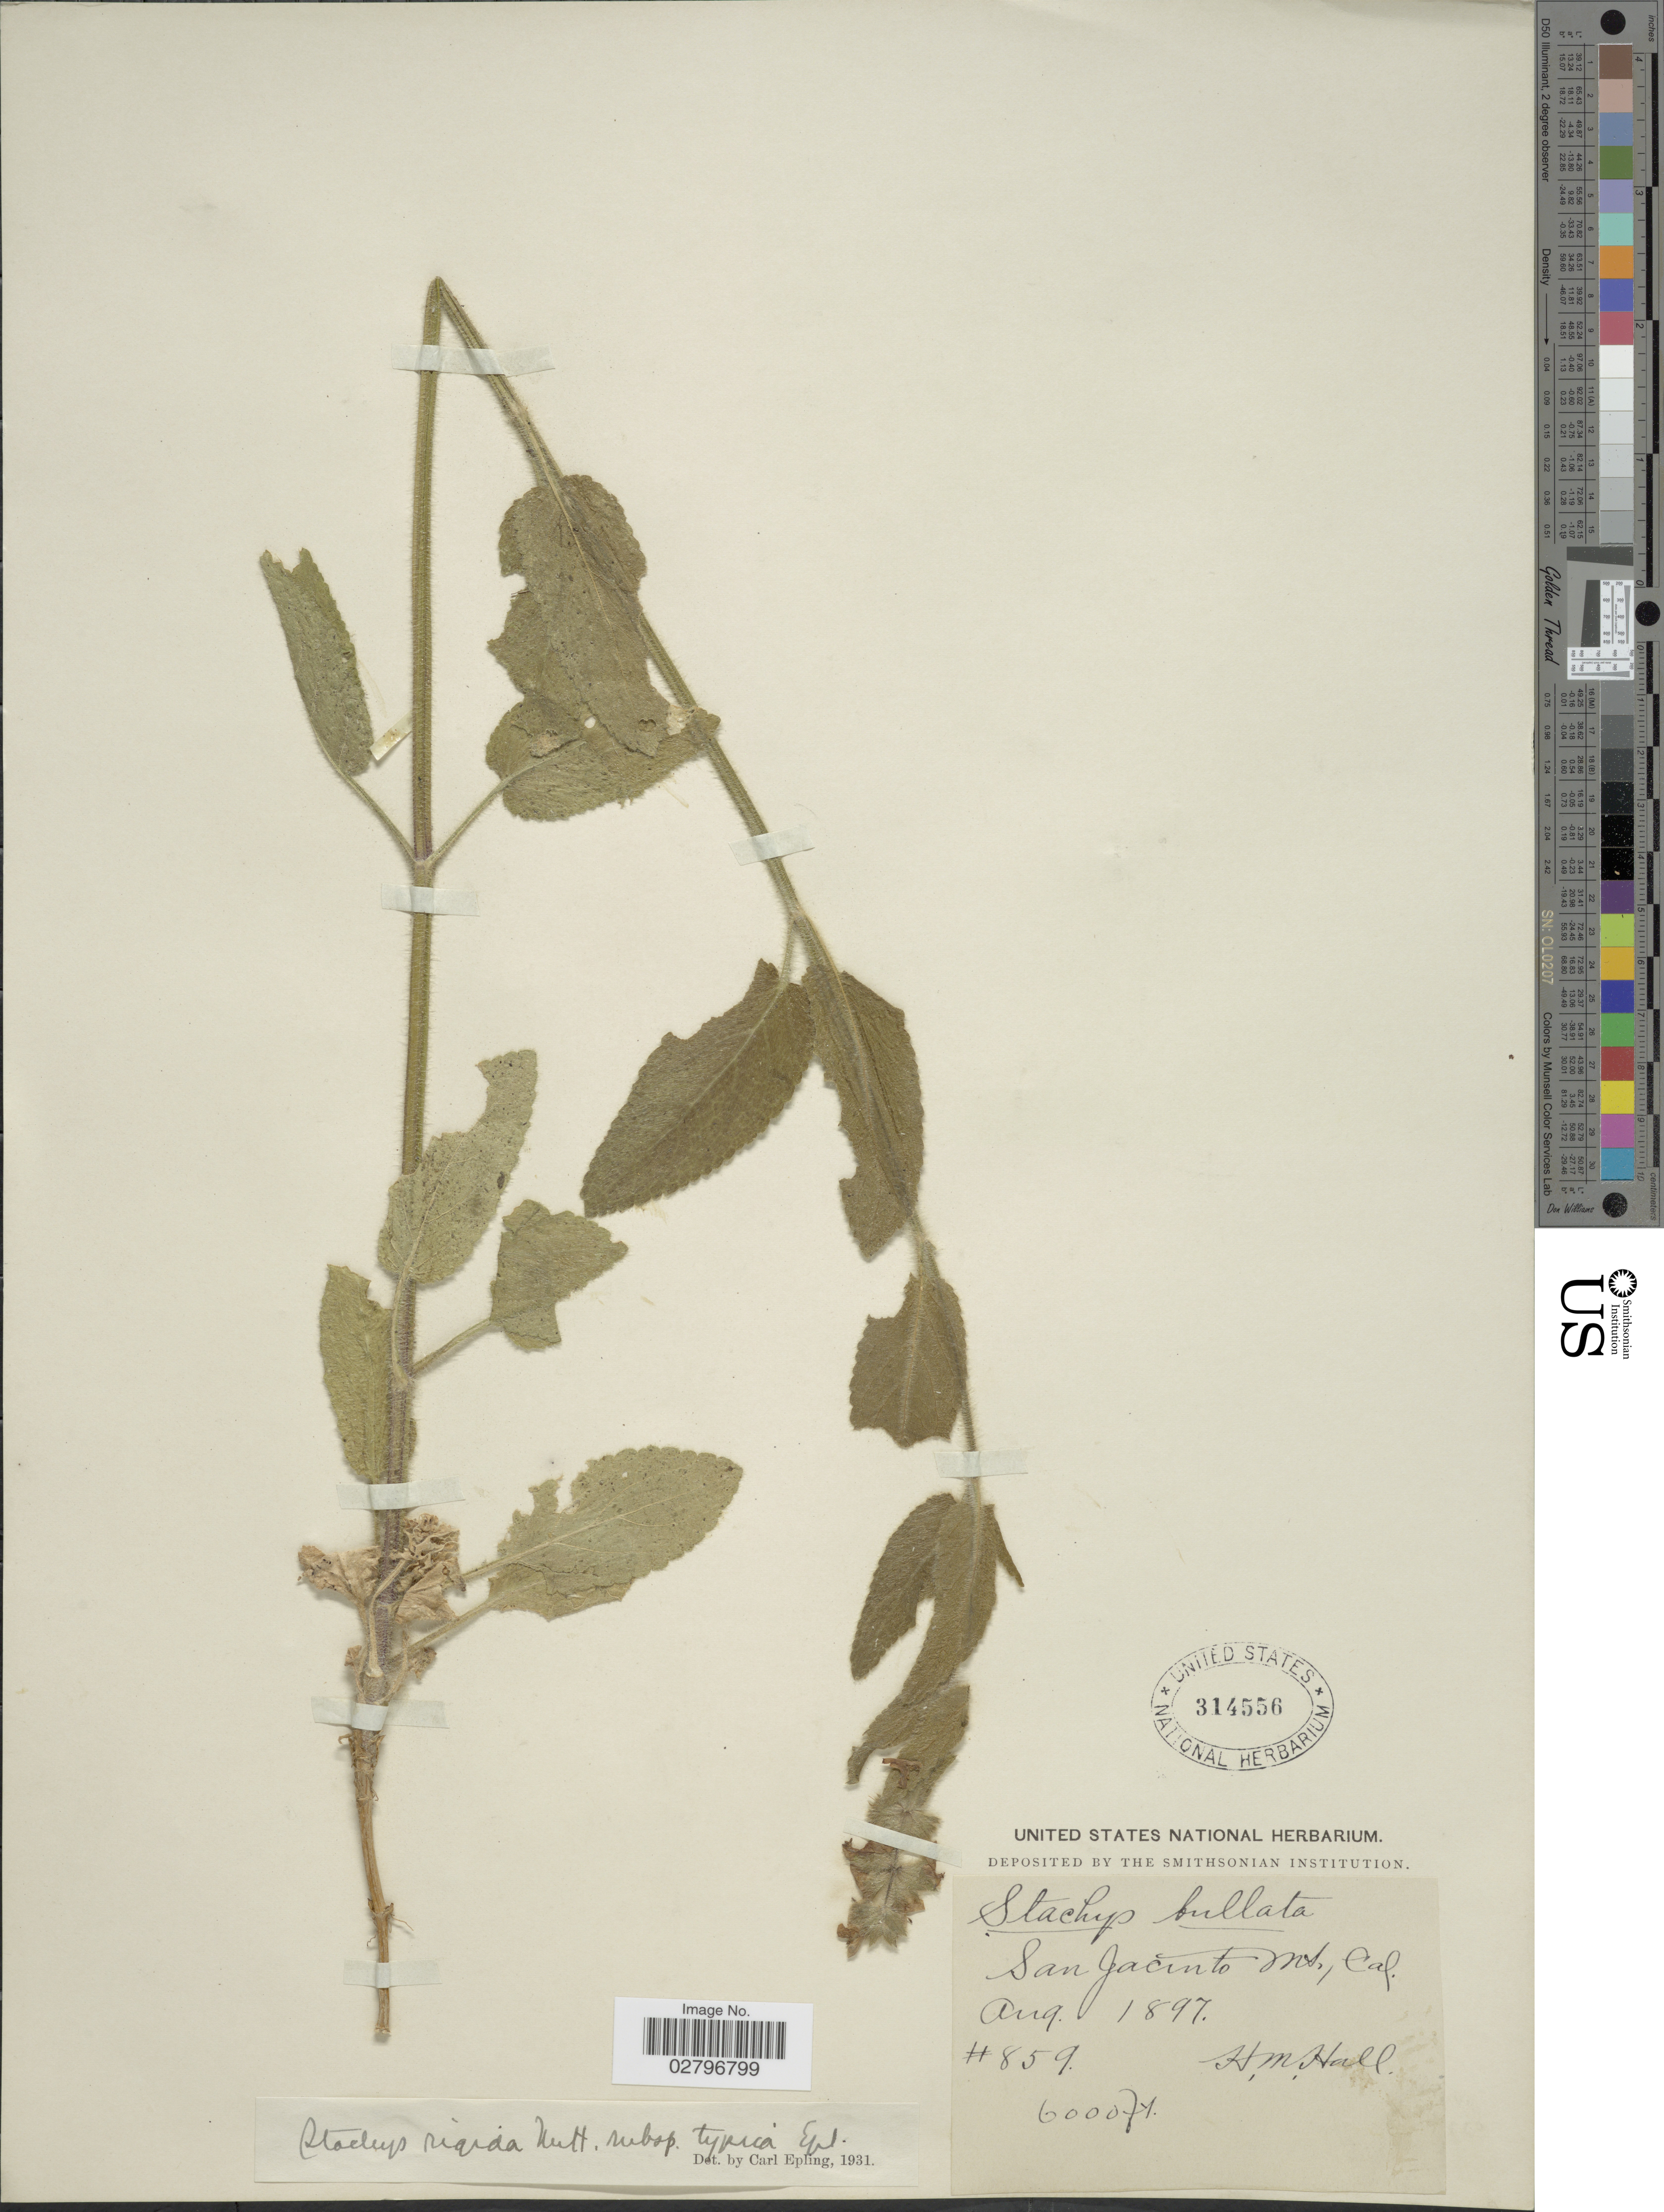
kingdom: Plantae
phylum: Tracheophyta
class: Magnoliopsida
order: Lamiales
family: Lamiaceae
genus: Stachys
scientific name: Stachys rigida subsp. typica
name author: Epling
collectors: H. M. Hall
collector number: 859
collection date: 1897-08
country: United States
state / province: California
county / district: Riverside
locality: San Jacinto Mt., Cal.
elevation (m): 1829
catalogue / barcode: US 314556